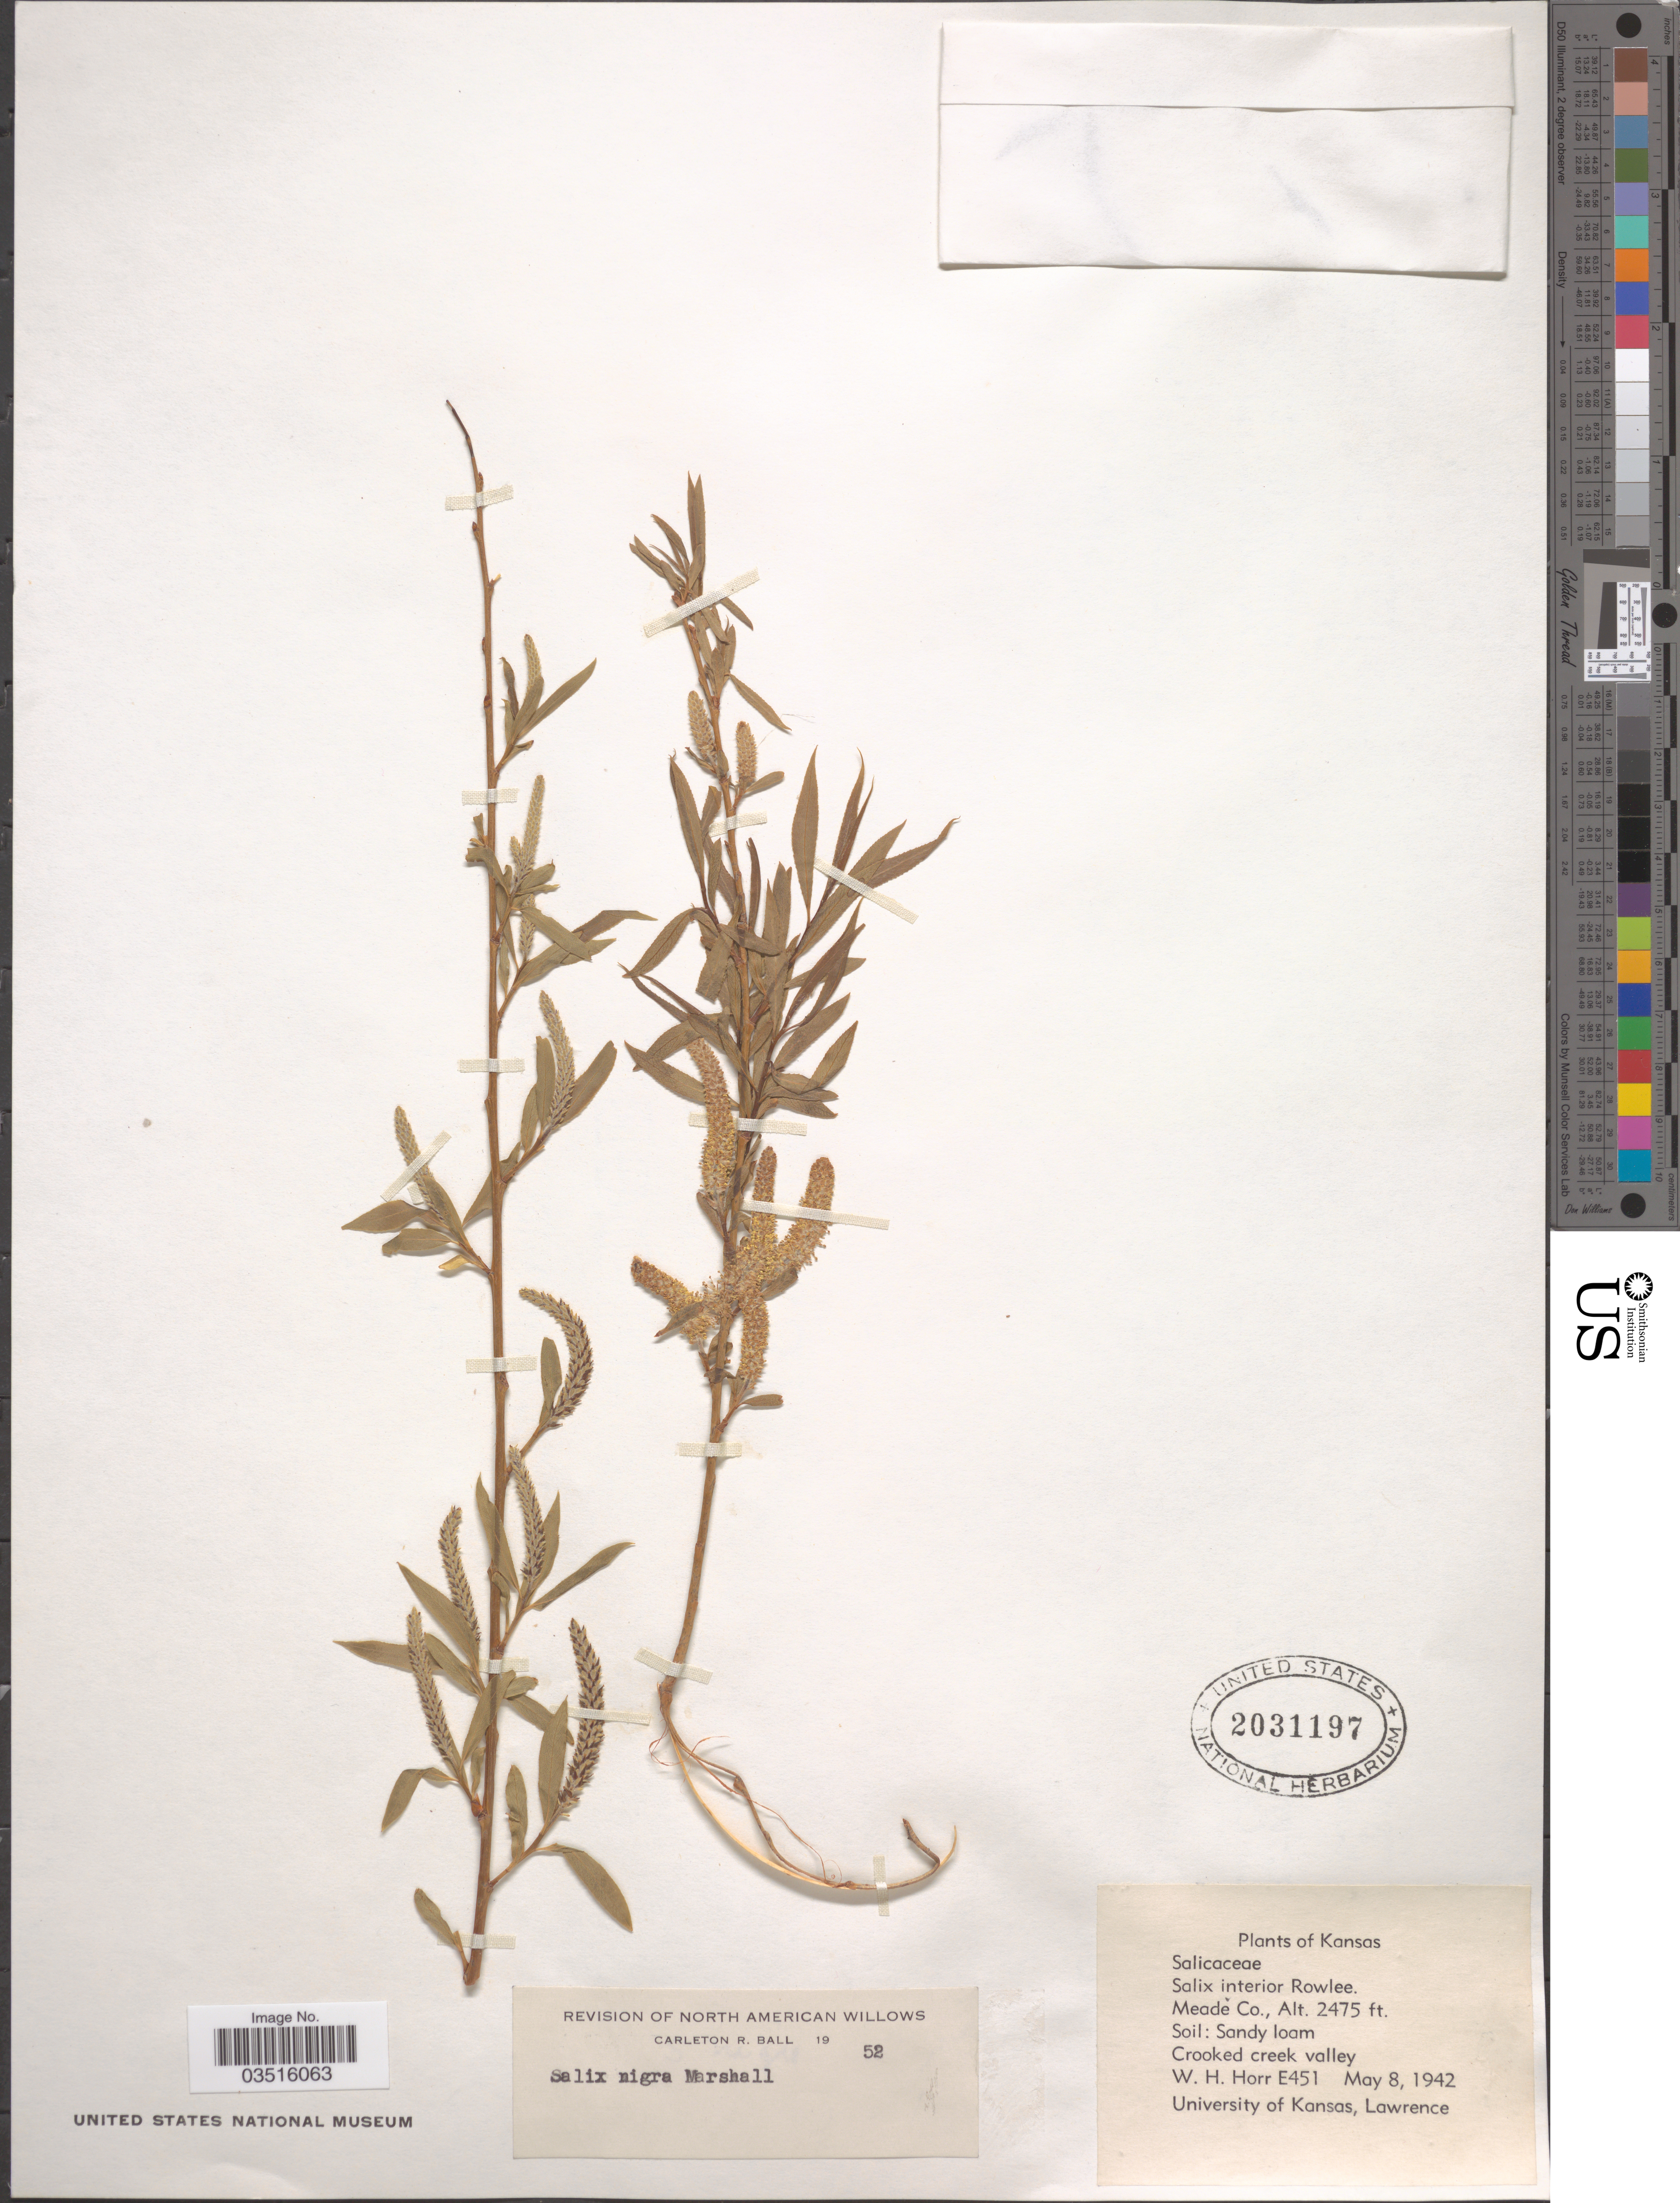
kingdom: Plantae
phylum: Tracheophyta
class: Magnoliopsida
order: Malpighiales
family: Salicaceae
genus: Salix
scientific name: Salix nigra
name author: Marshall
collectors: W. H. Horr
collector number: E451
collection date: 1942-05-08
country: United States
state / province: Kansas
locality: Meade Co.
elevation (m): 754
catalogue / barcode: US 2031197